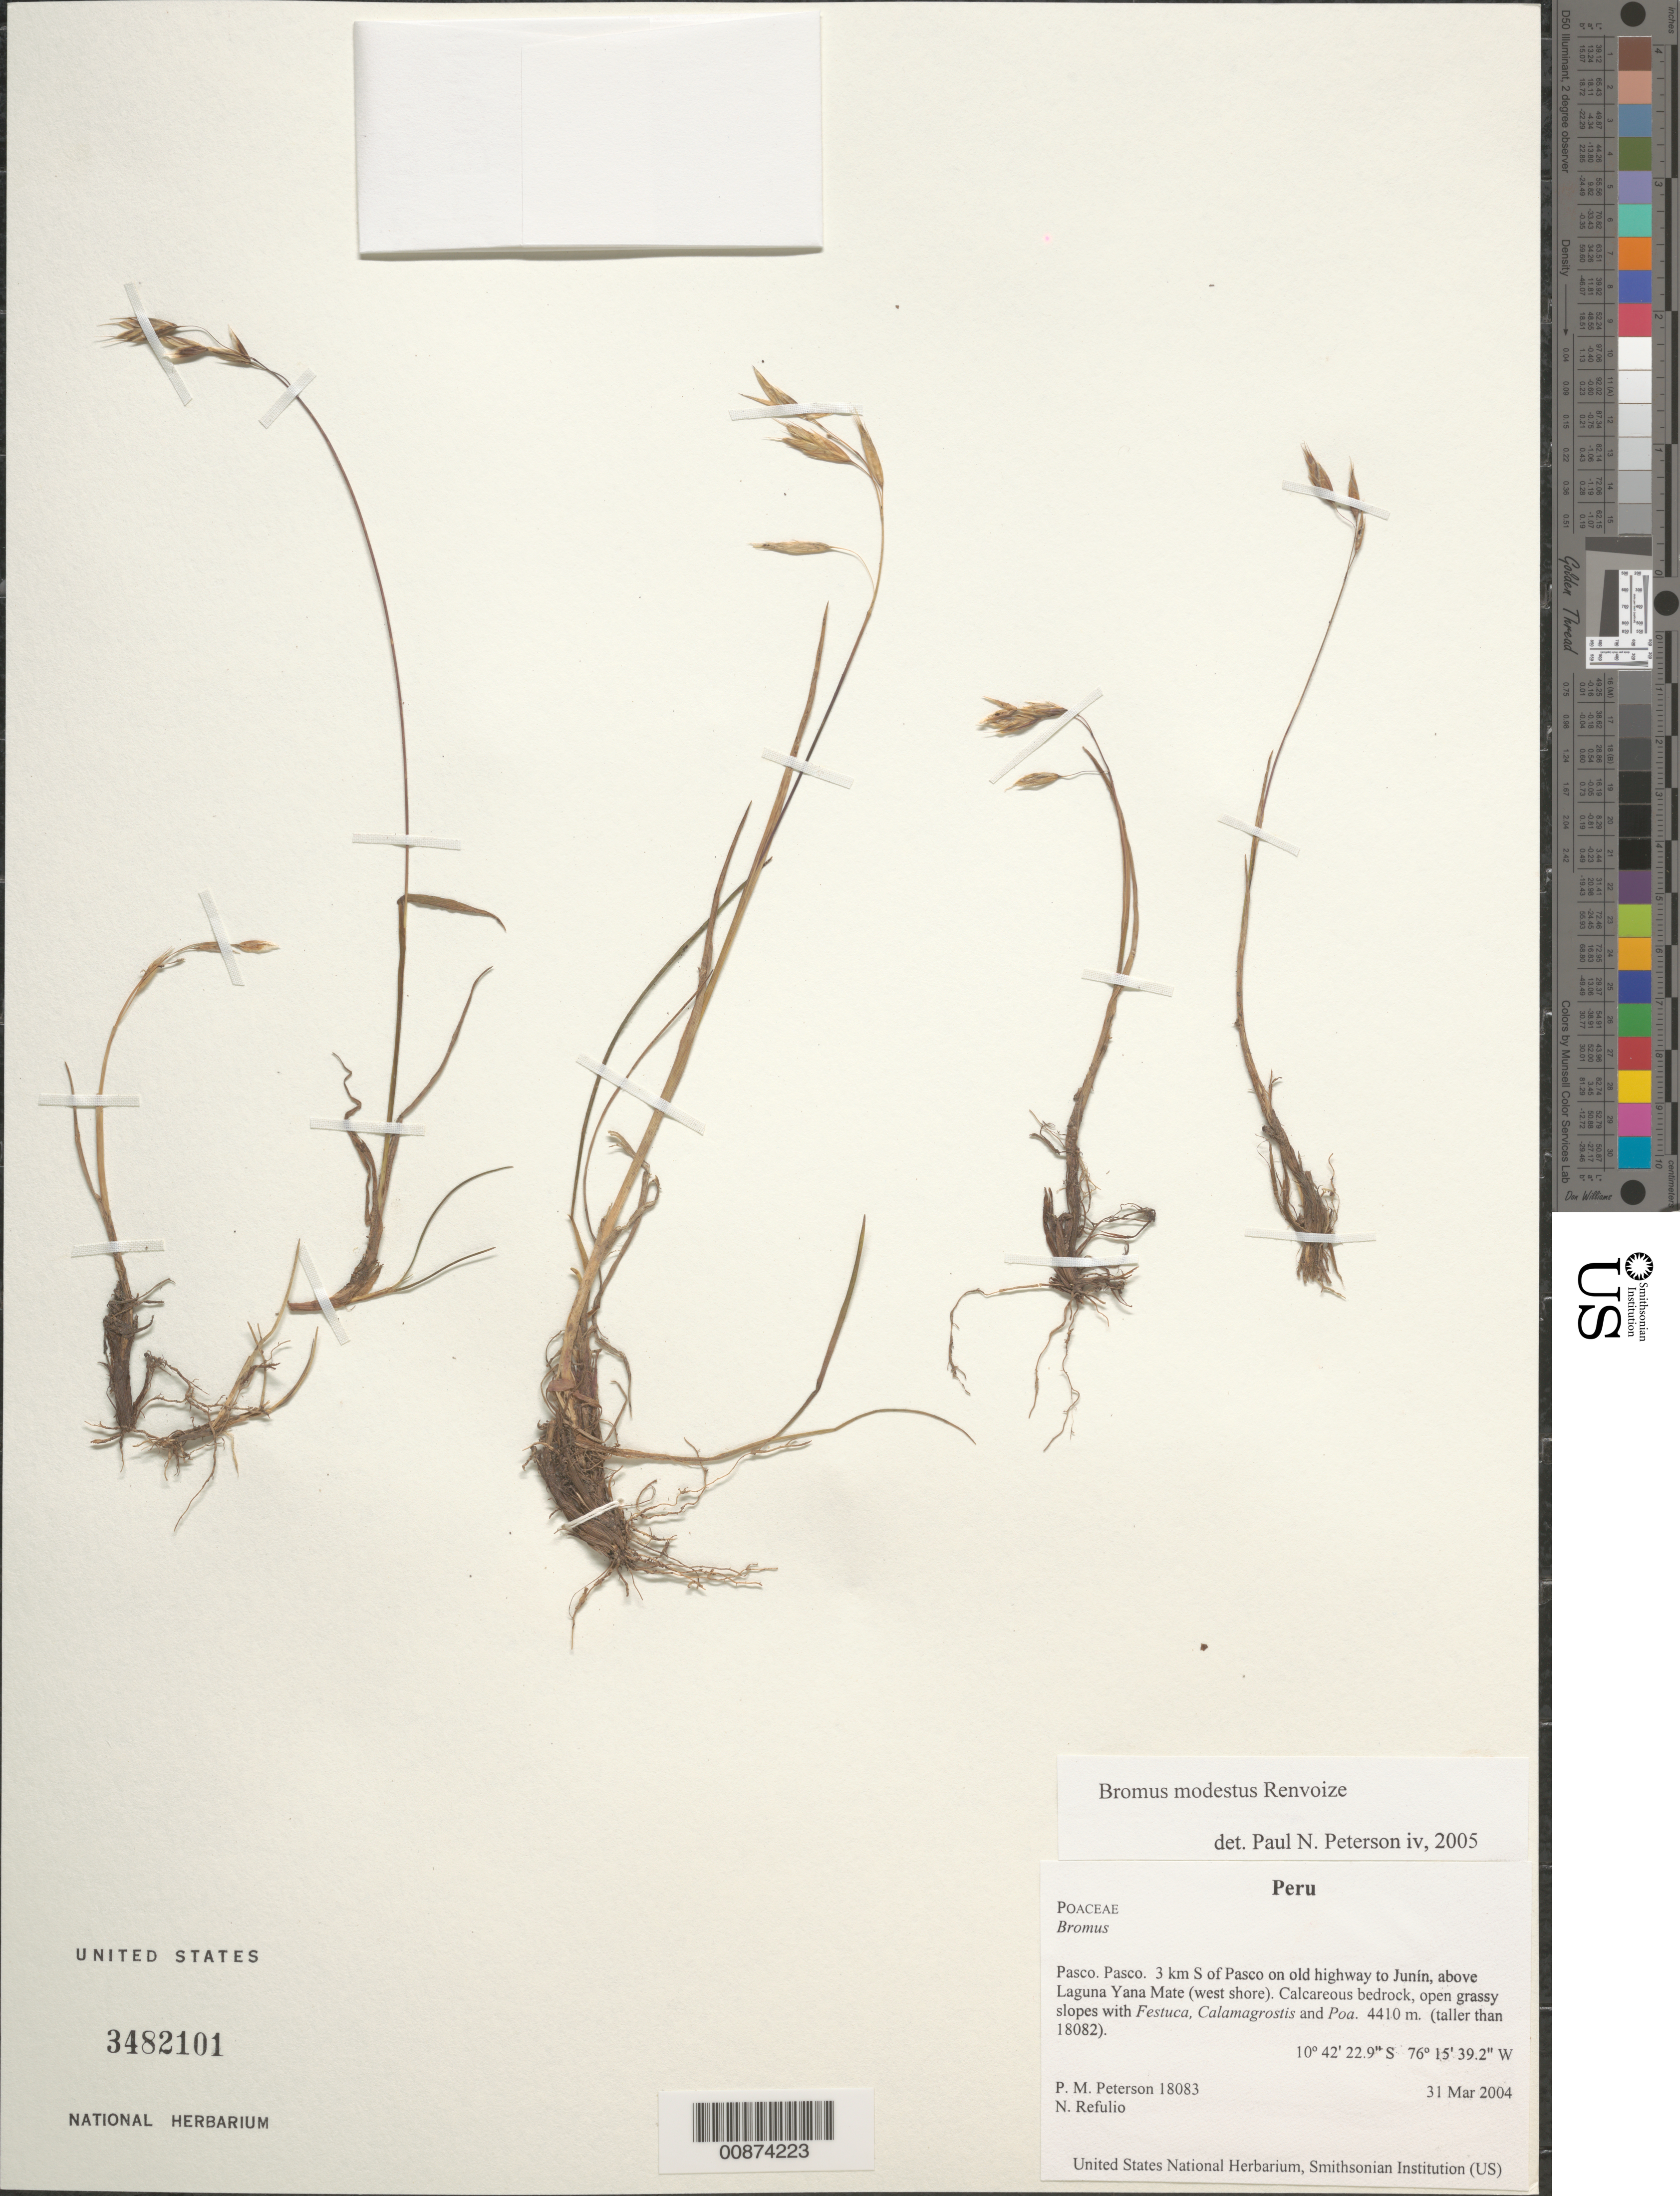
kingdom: Plantae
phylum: Tracheophyta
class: Liliopsida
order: Poales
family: Poaceae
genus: Bromus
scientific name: Bromus sp.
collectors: P. M. Peterson & N. Refulio-Rodríguez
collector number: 18083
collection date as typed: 31 Mar 2004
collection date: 2004-03-31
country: Peru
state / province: Pasco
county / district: Pasco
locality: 3 km S of Pasco on old highway to Junín, above Laguna Yana Mate (west shore). Calcareous bedrock, open grassy slopes with Festuca, Calamagrostis and Poa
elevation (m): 4410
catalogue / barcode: US 3482101